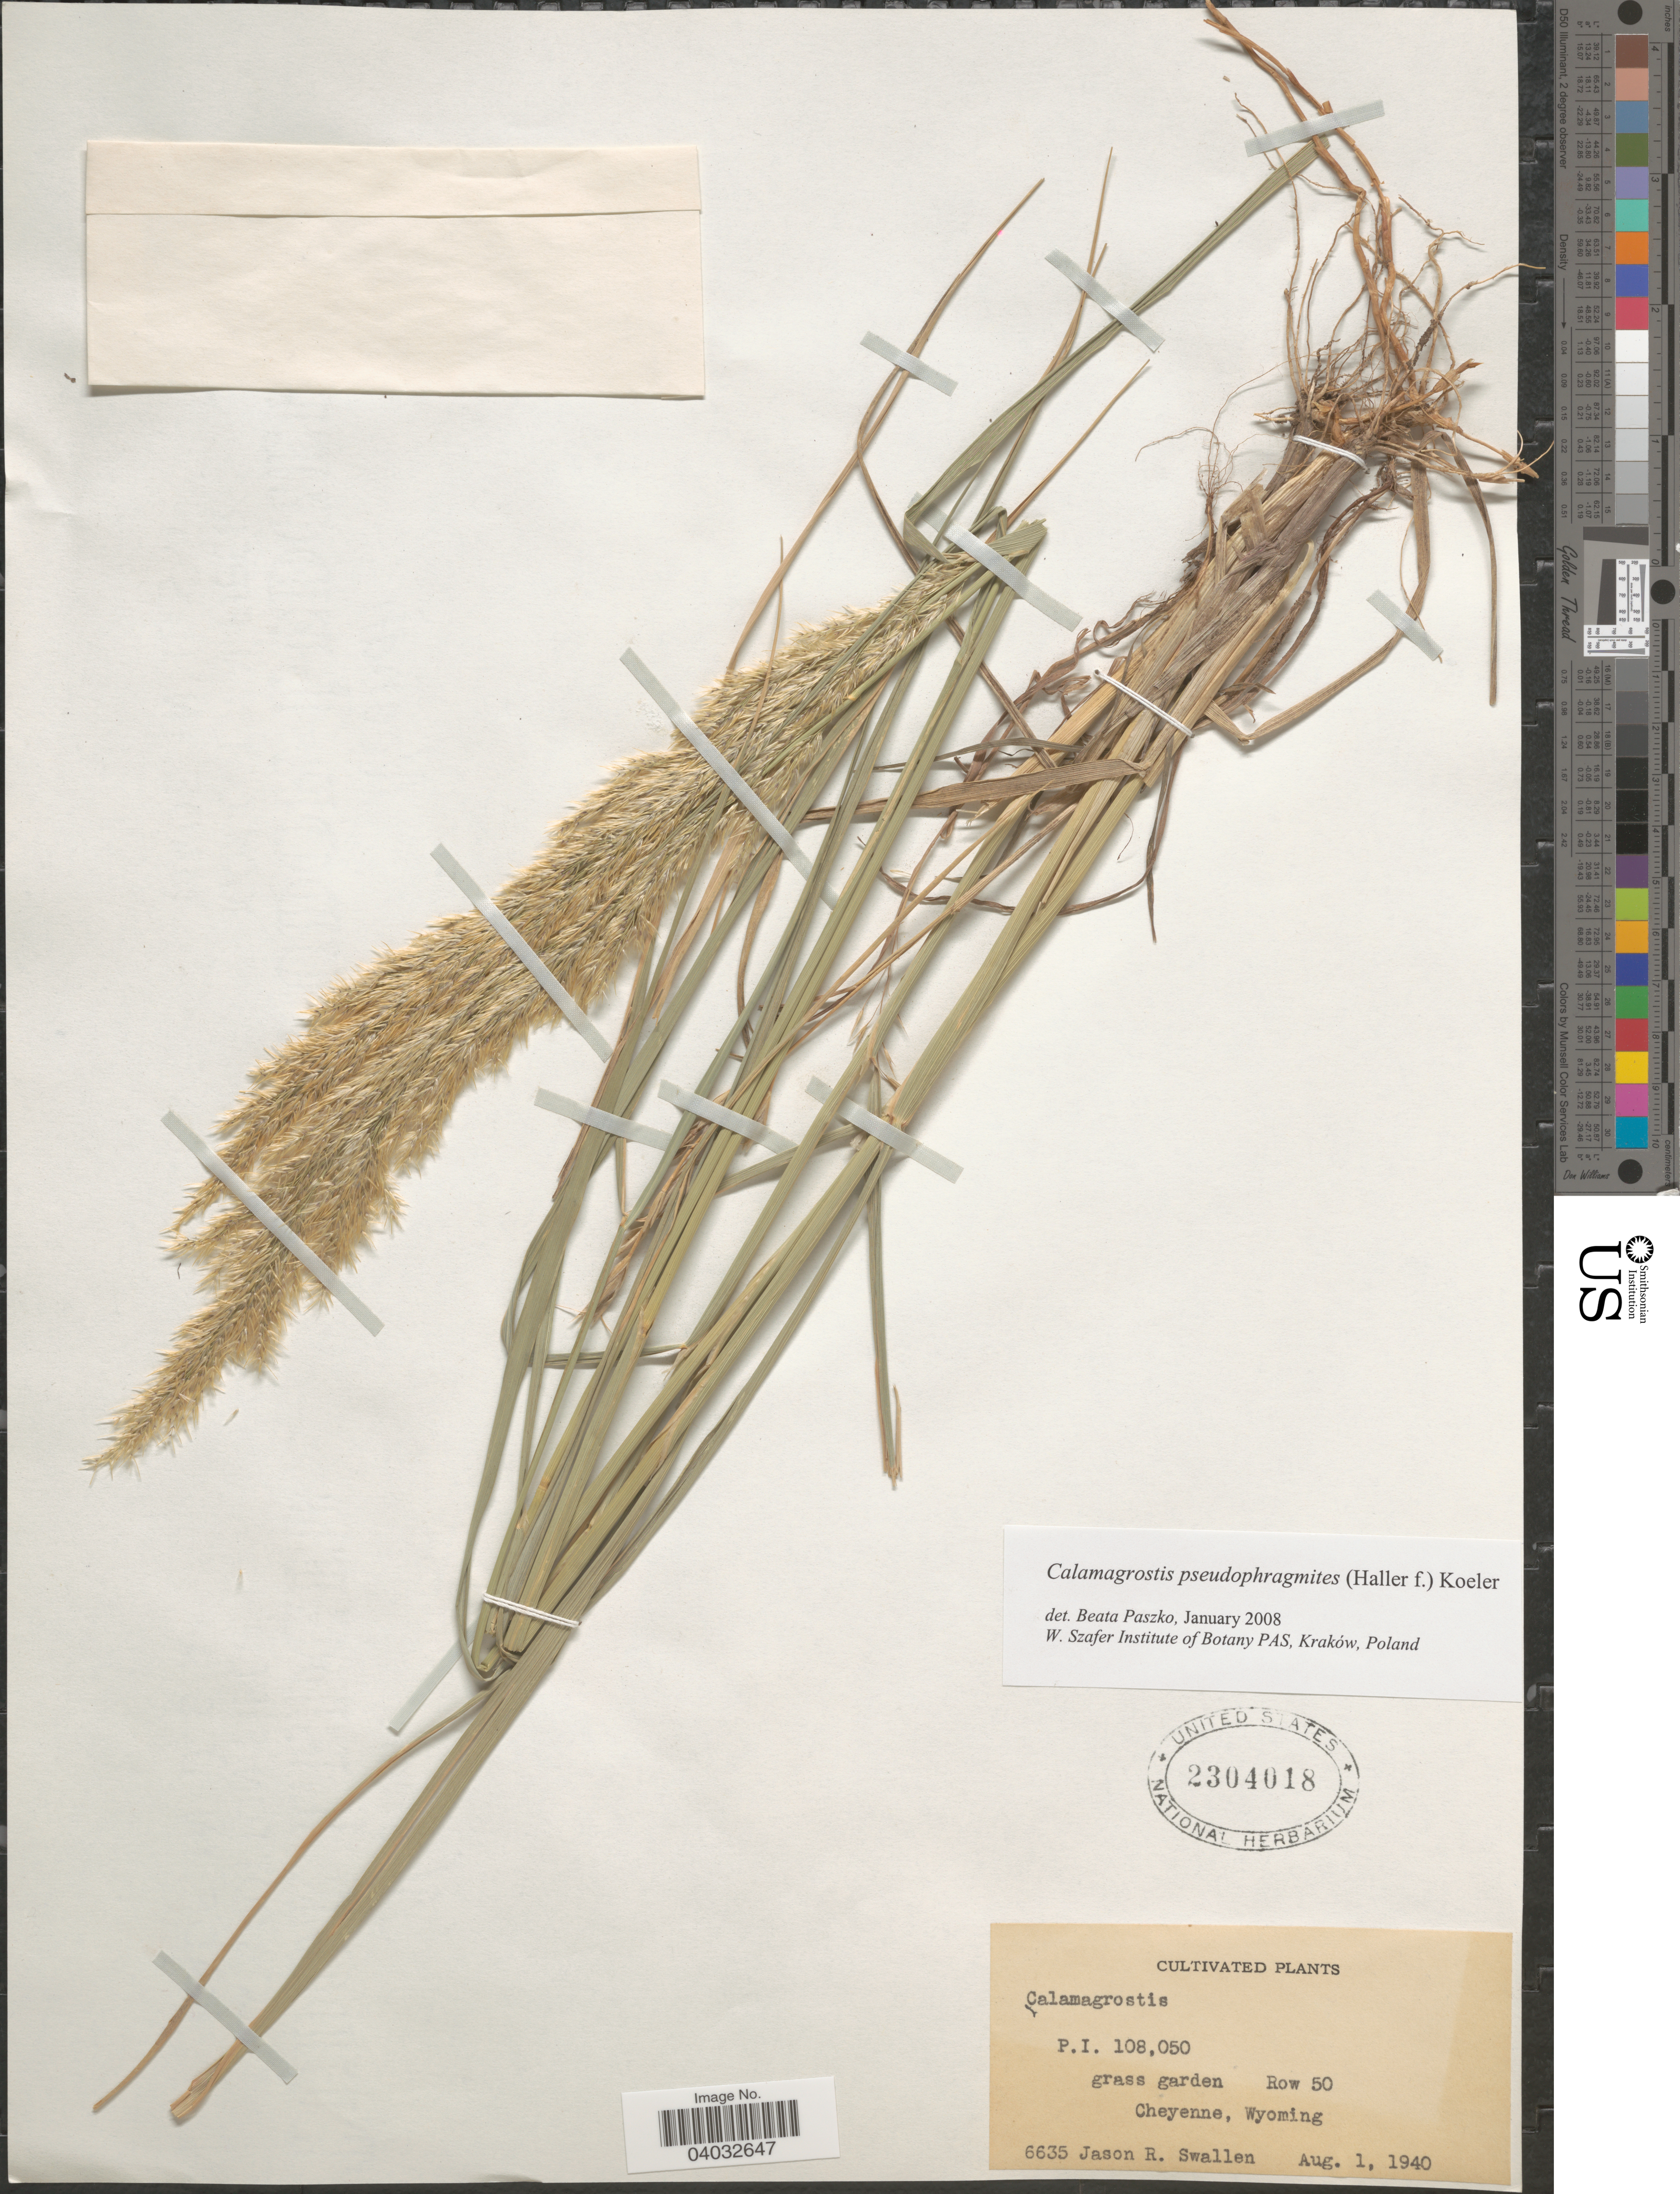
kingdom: Plantae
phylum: Tracheophyta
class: Liliopsida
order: Poales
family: Poaceae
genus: Calamagrostis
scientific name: Calamagrostis pseudophragmites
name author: (Haller f.) Koeler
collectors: J. R. Swallen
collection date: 1940-08-01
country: United States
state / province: Wyoming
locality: Grass garden, Row 50. Cheyenne.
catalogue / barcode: US 2304018